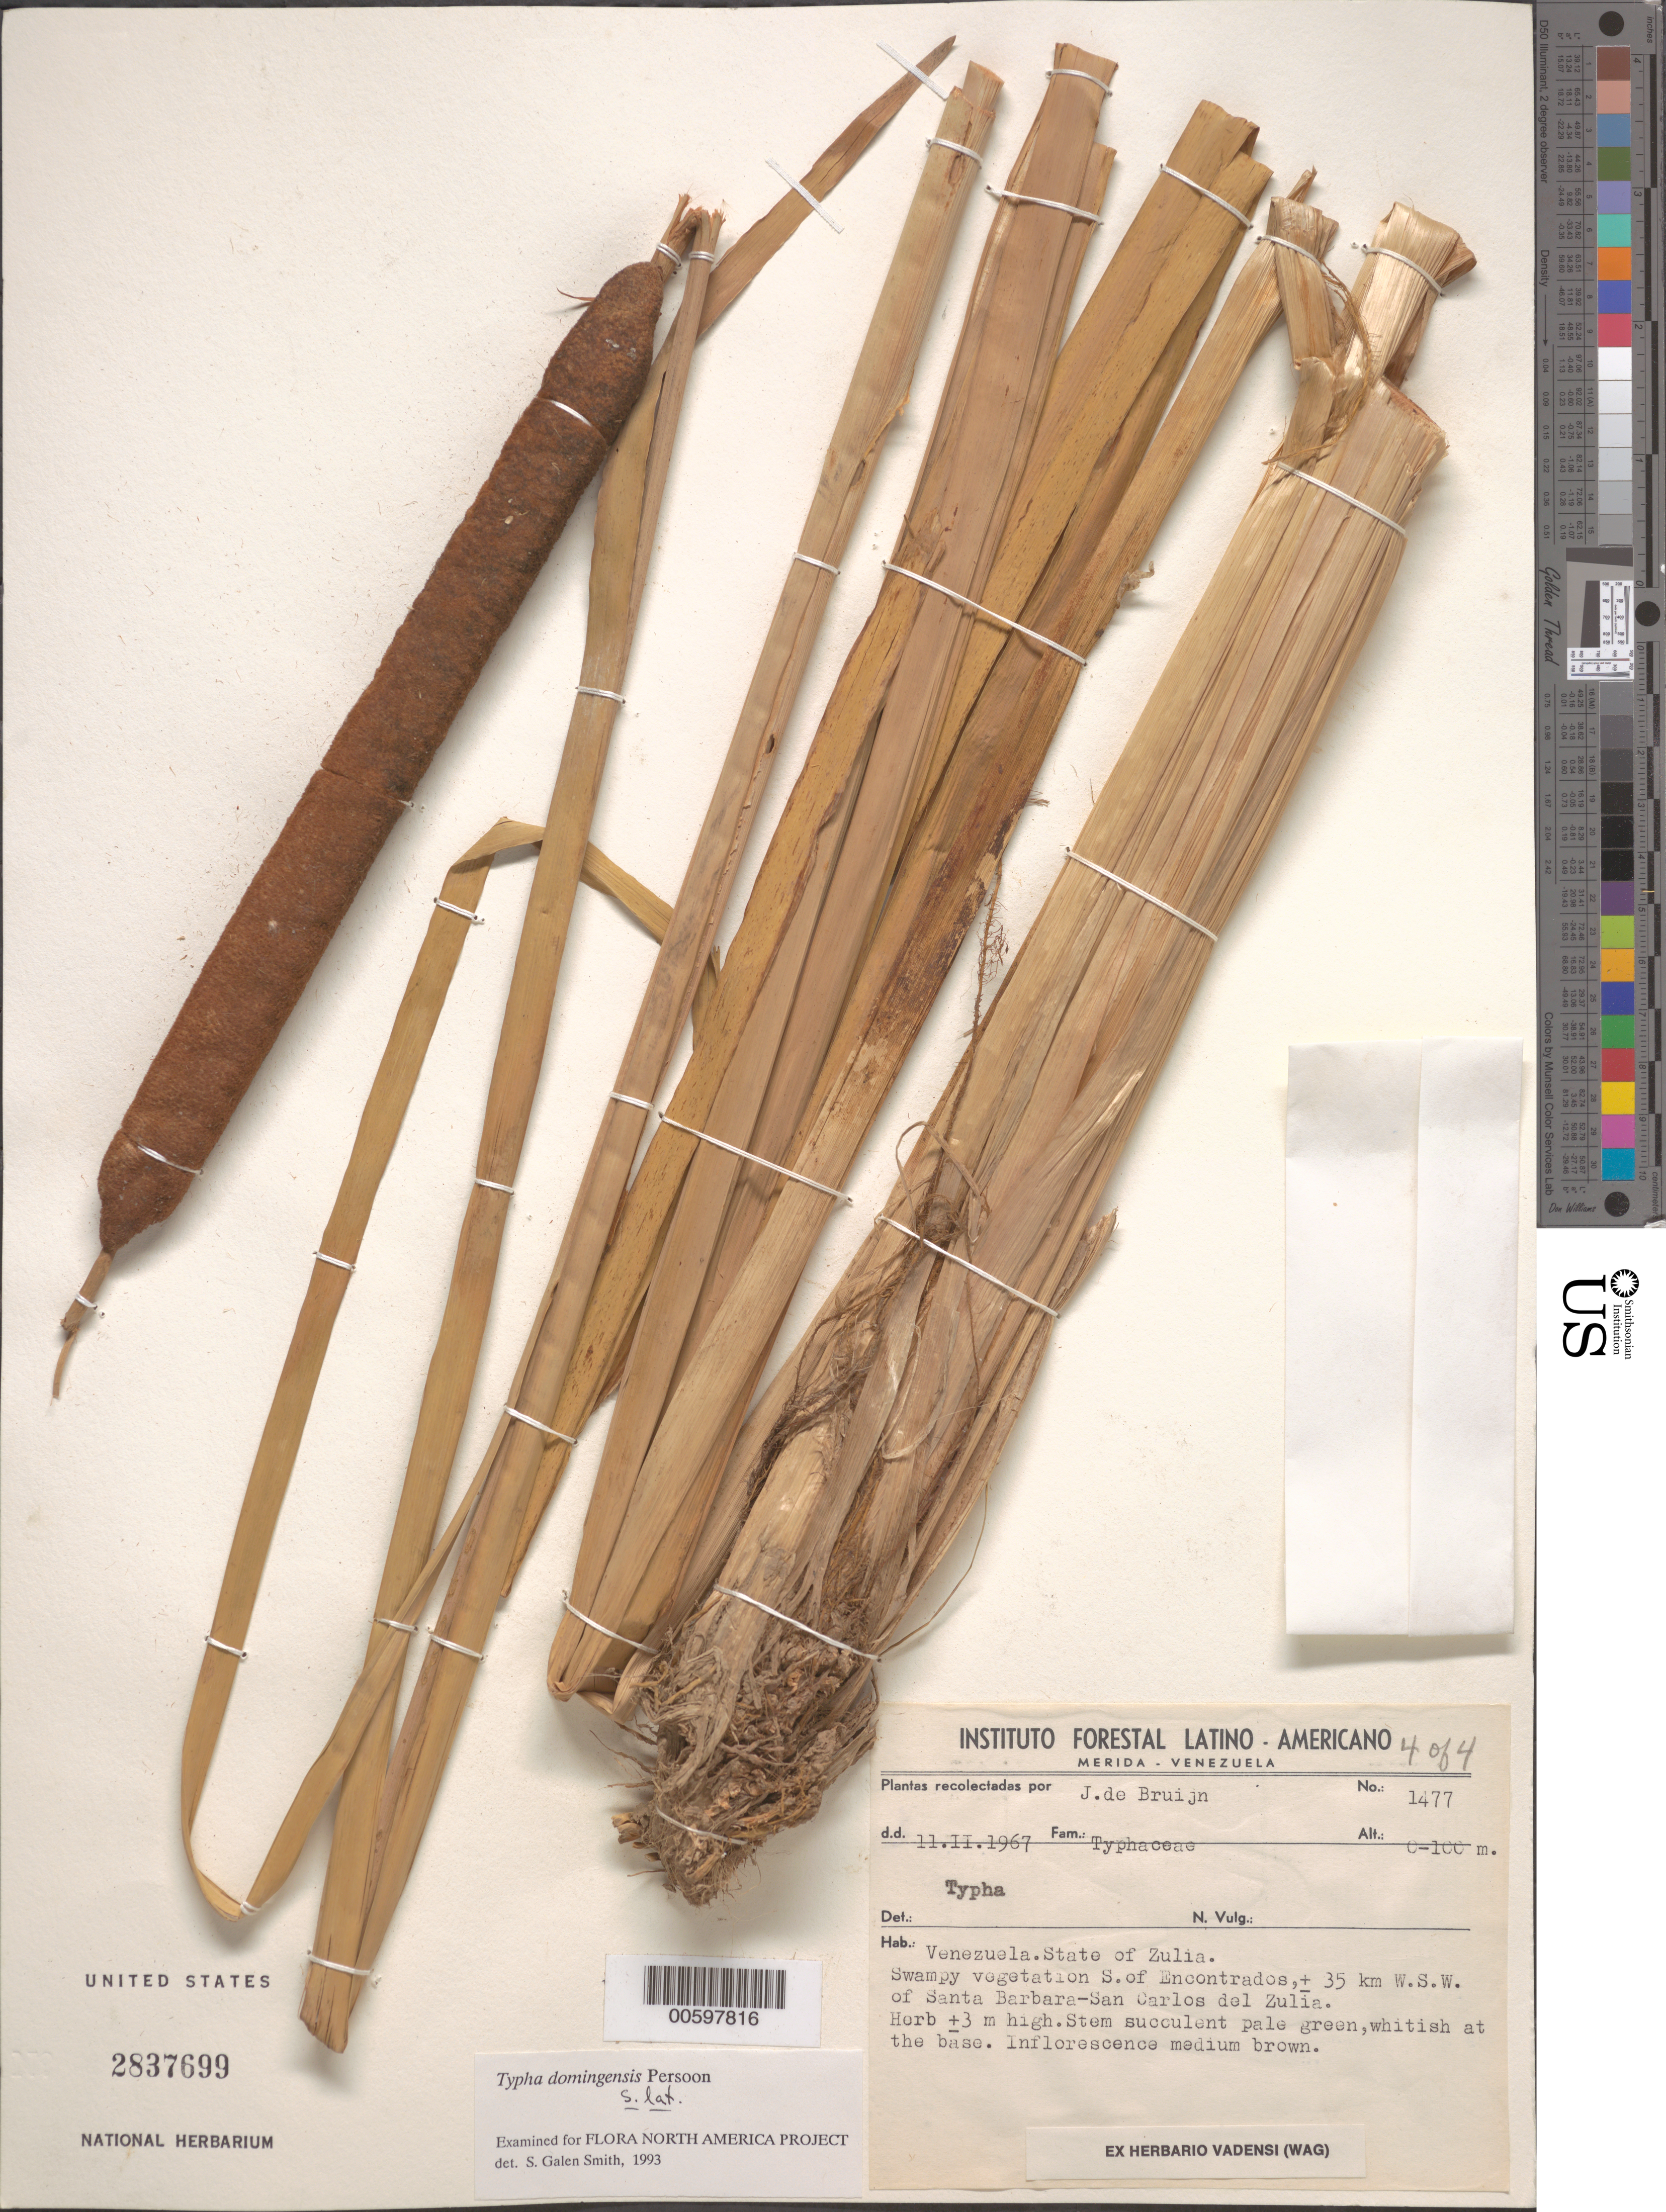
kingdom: Plantae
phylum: Tracheophyta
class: Liliopsida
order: Poales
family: Typhaceae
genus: Typha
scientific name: Typha domingensis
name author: Pers.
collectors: J. Bruijn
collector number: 1477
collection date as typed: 11 Feb 1967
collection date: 1967-02-11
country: Venezuela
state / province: Zulia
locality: WSW of Santa Barbara, San Carlos del Zulia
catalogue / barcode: US 2837699